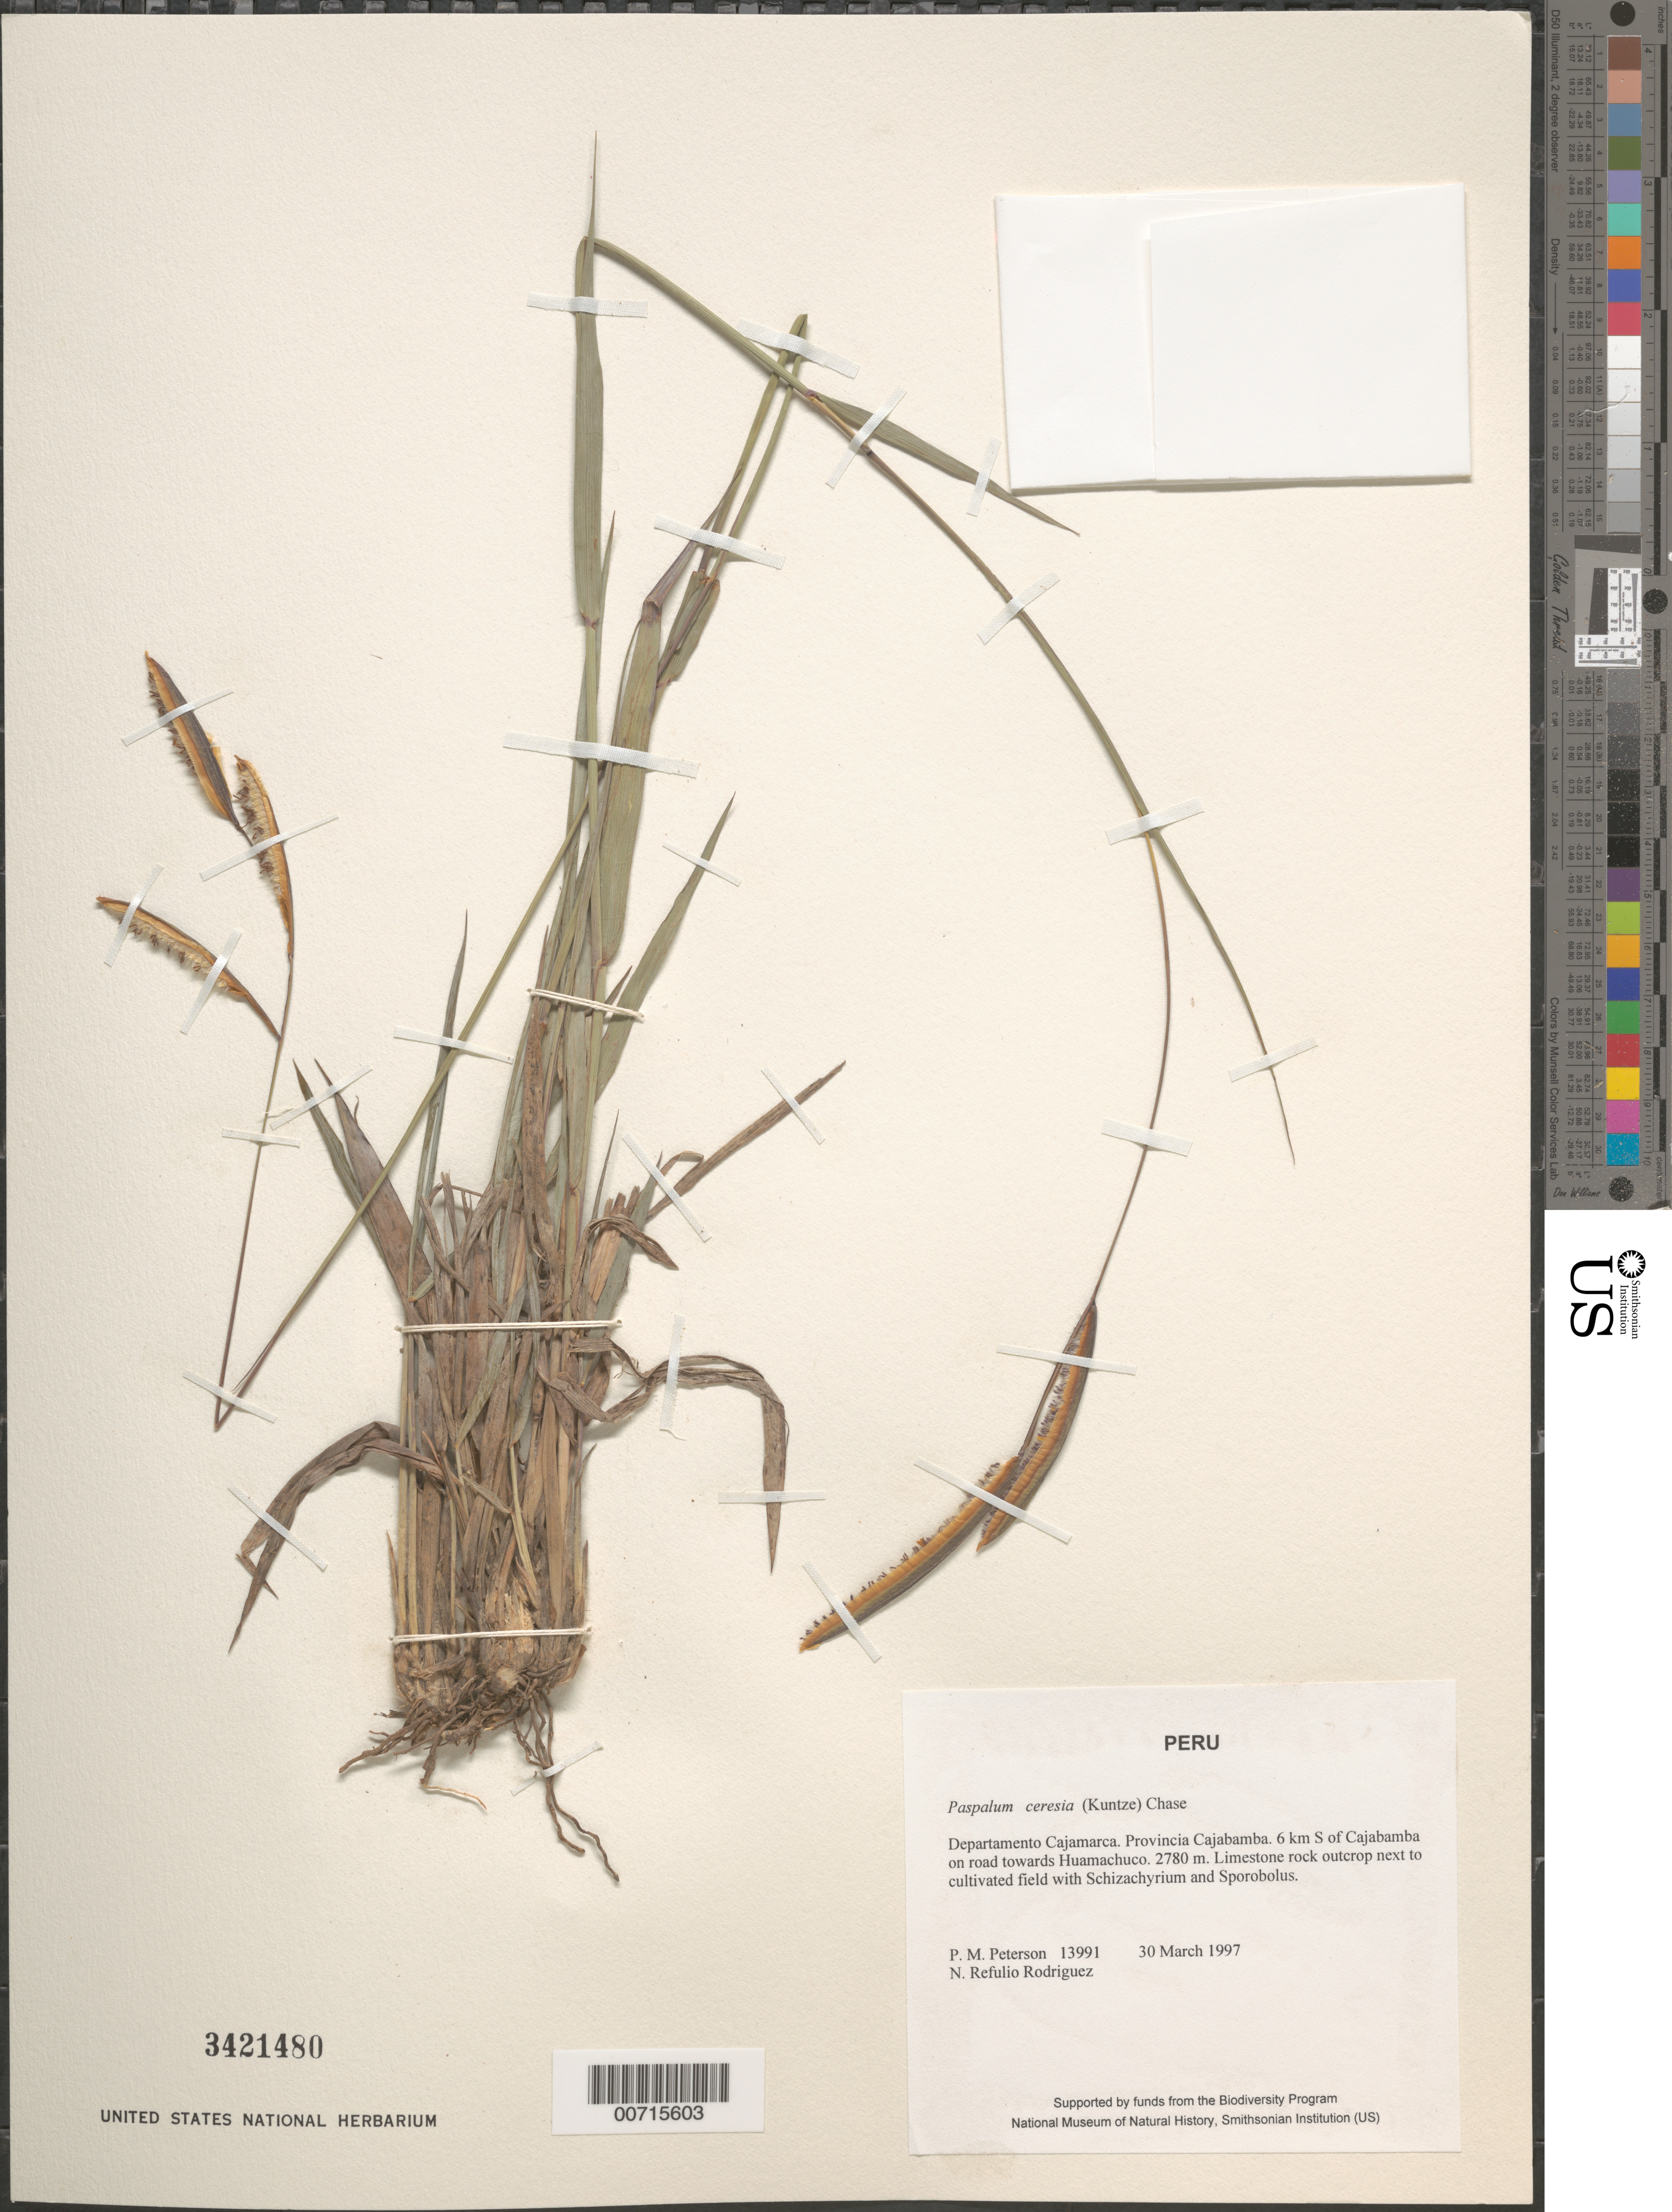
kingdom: Plantae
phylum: Tracheophyta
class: Liliopsida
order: Poales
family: Poaceae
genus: Paspalum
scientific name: Paspalum ceresia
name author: (Kuntze) Chase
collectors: P. M. Peterson & N. Refulio-Rodríguez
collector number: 13991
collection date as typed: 30 Mar 1997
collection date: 1997-03-30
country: Peru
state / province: Cajamarca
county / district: Cajabamba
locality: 6 km S of Cajabamba on road towards Huamachuco.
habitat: Limestone rock outcrop next to cultivated field with Schizachyrium and Sporobolus.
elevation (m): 2780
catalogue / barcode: US 3421480